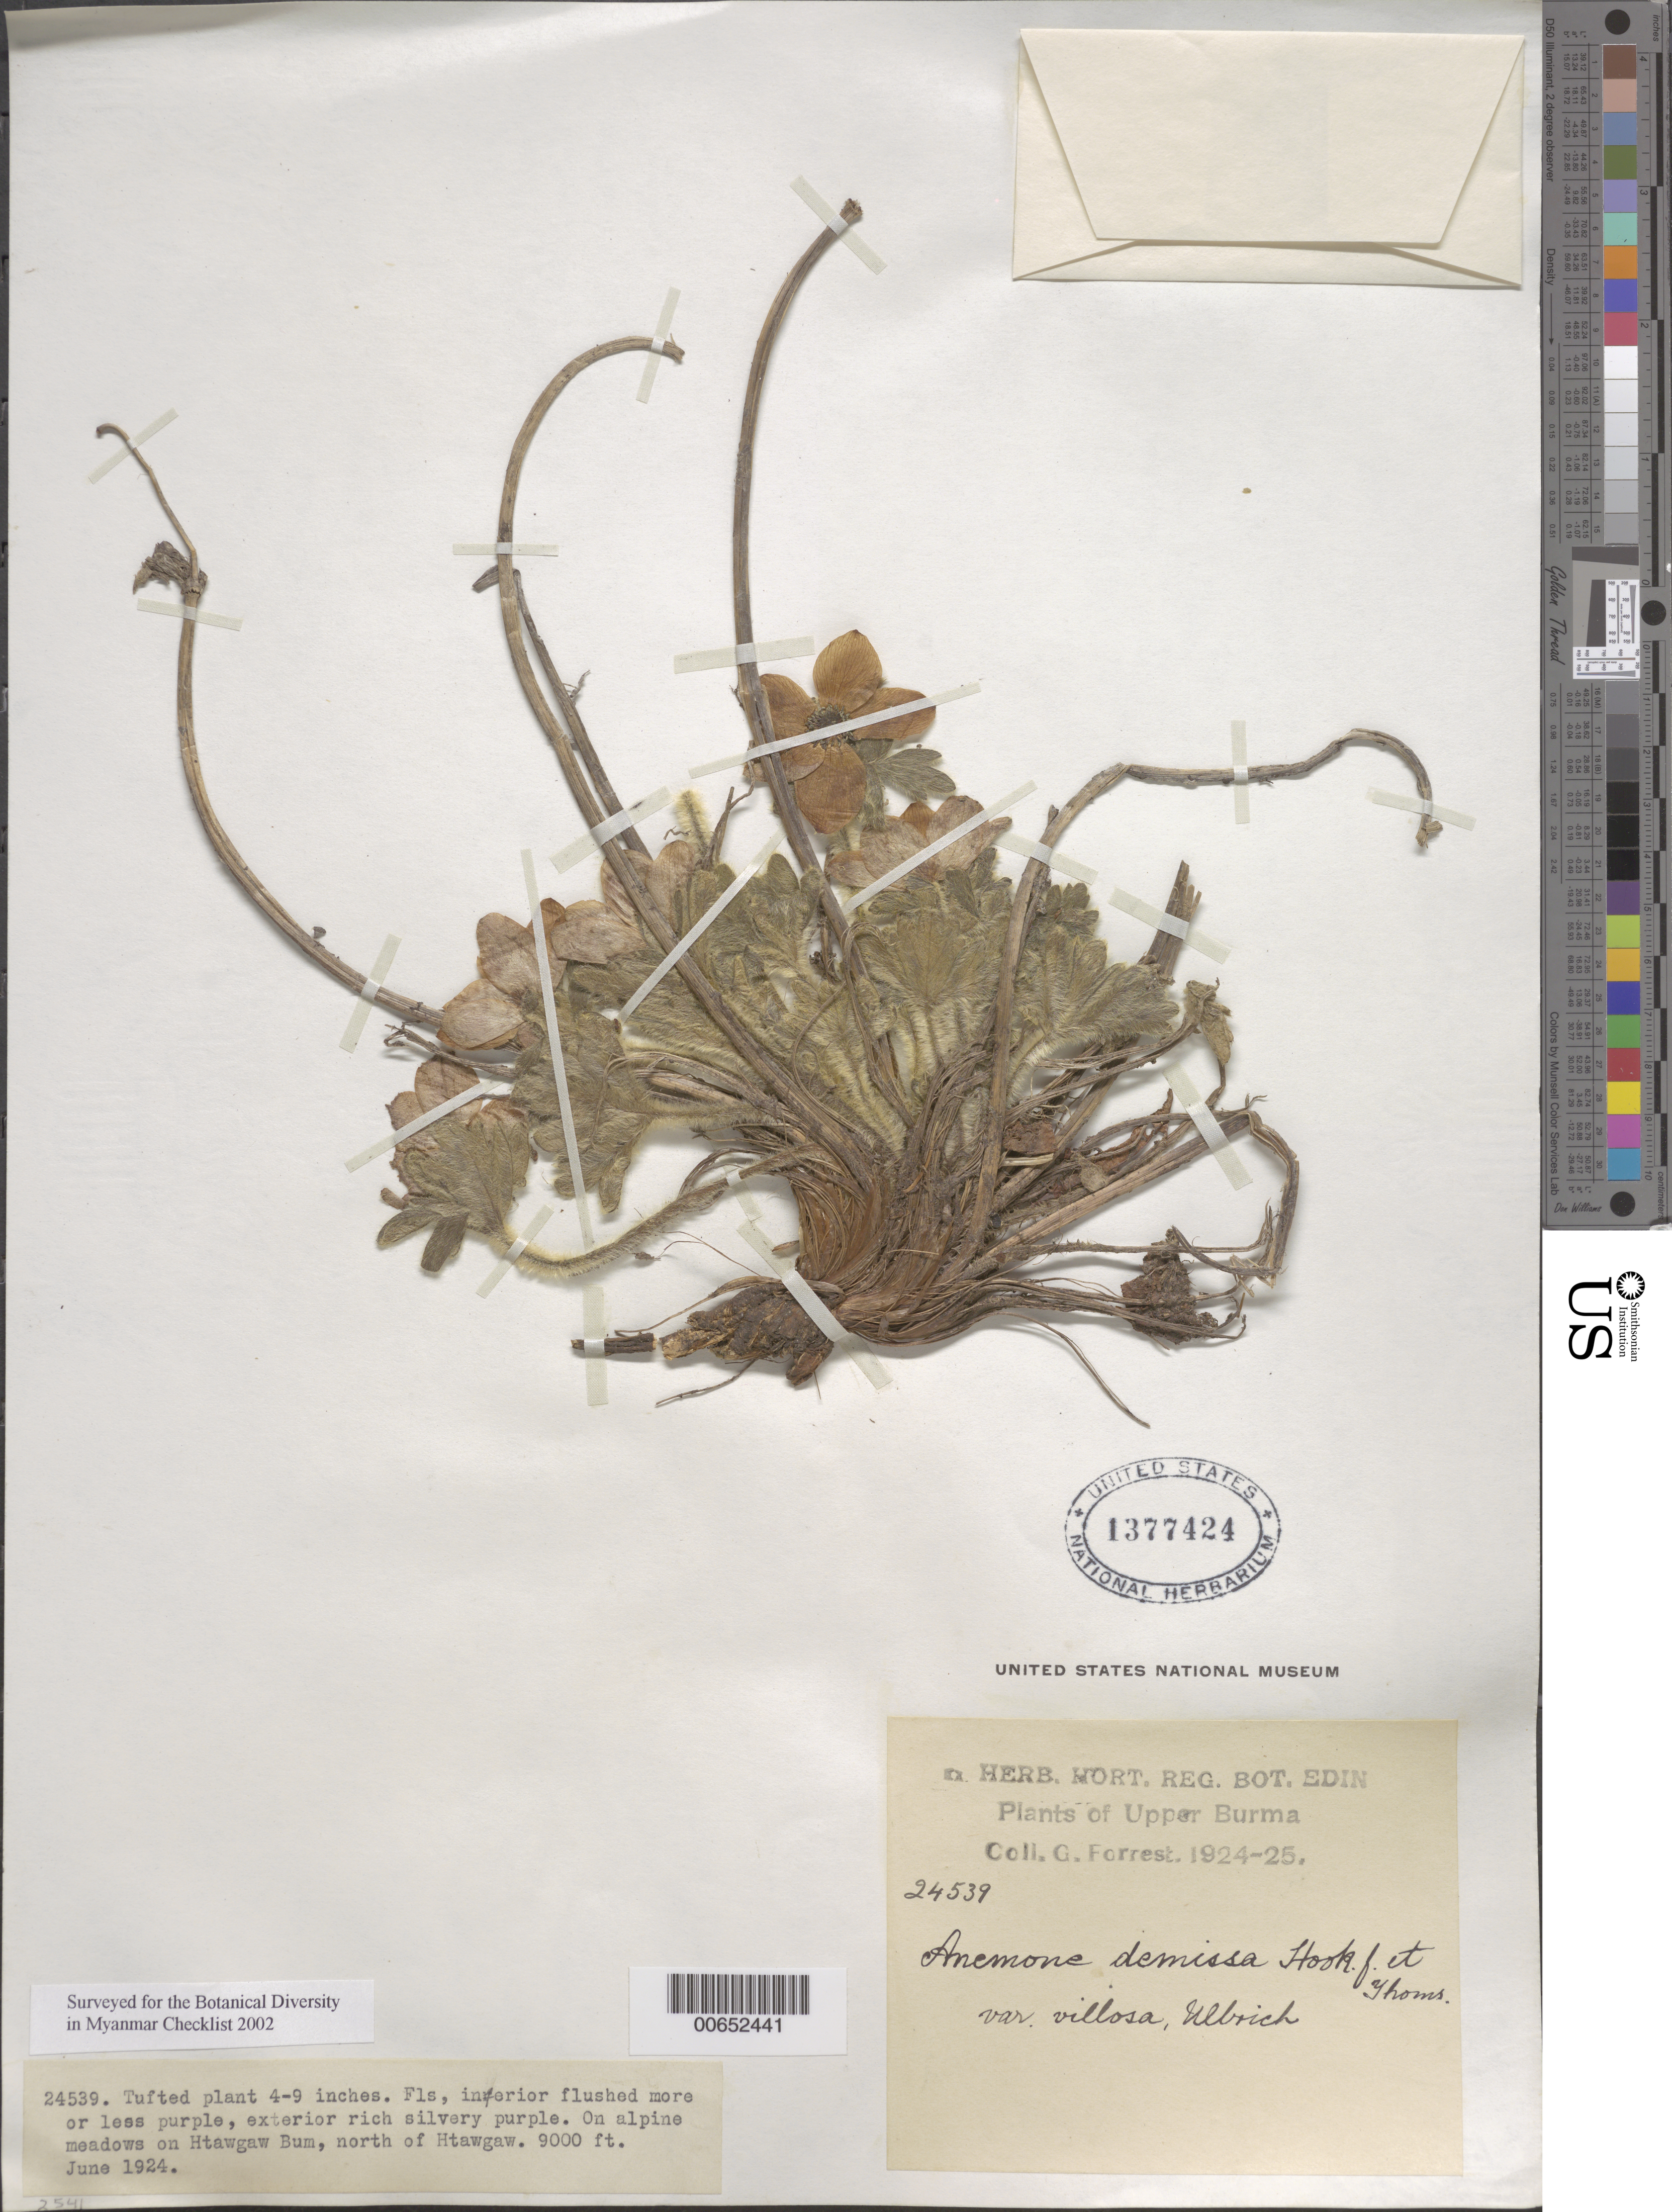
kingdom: Plantae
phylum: Tracheophyta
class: Magnoliopsida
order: Ranunculales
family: Ranunculaceae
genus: Anemone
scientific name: Anemone demissa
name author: (Thomson) Hook.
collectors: G. Forrest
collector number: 24539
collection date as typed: Jun 1924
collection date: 1924-06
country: Myanmar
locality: Upper Burma, on alpine meadows on Htawgaw Bum.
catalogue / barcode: US 1377424